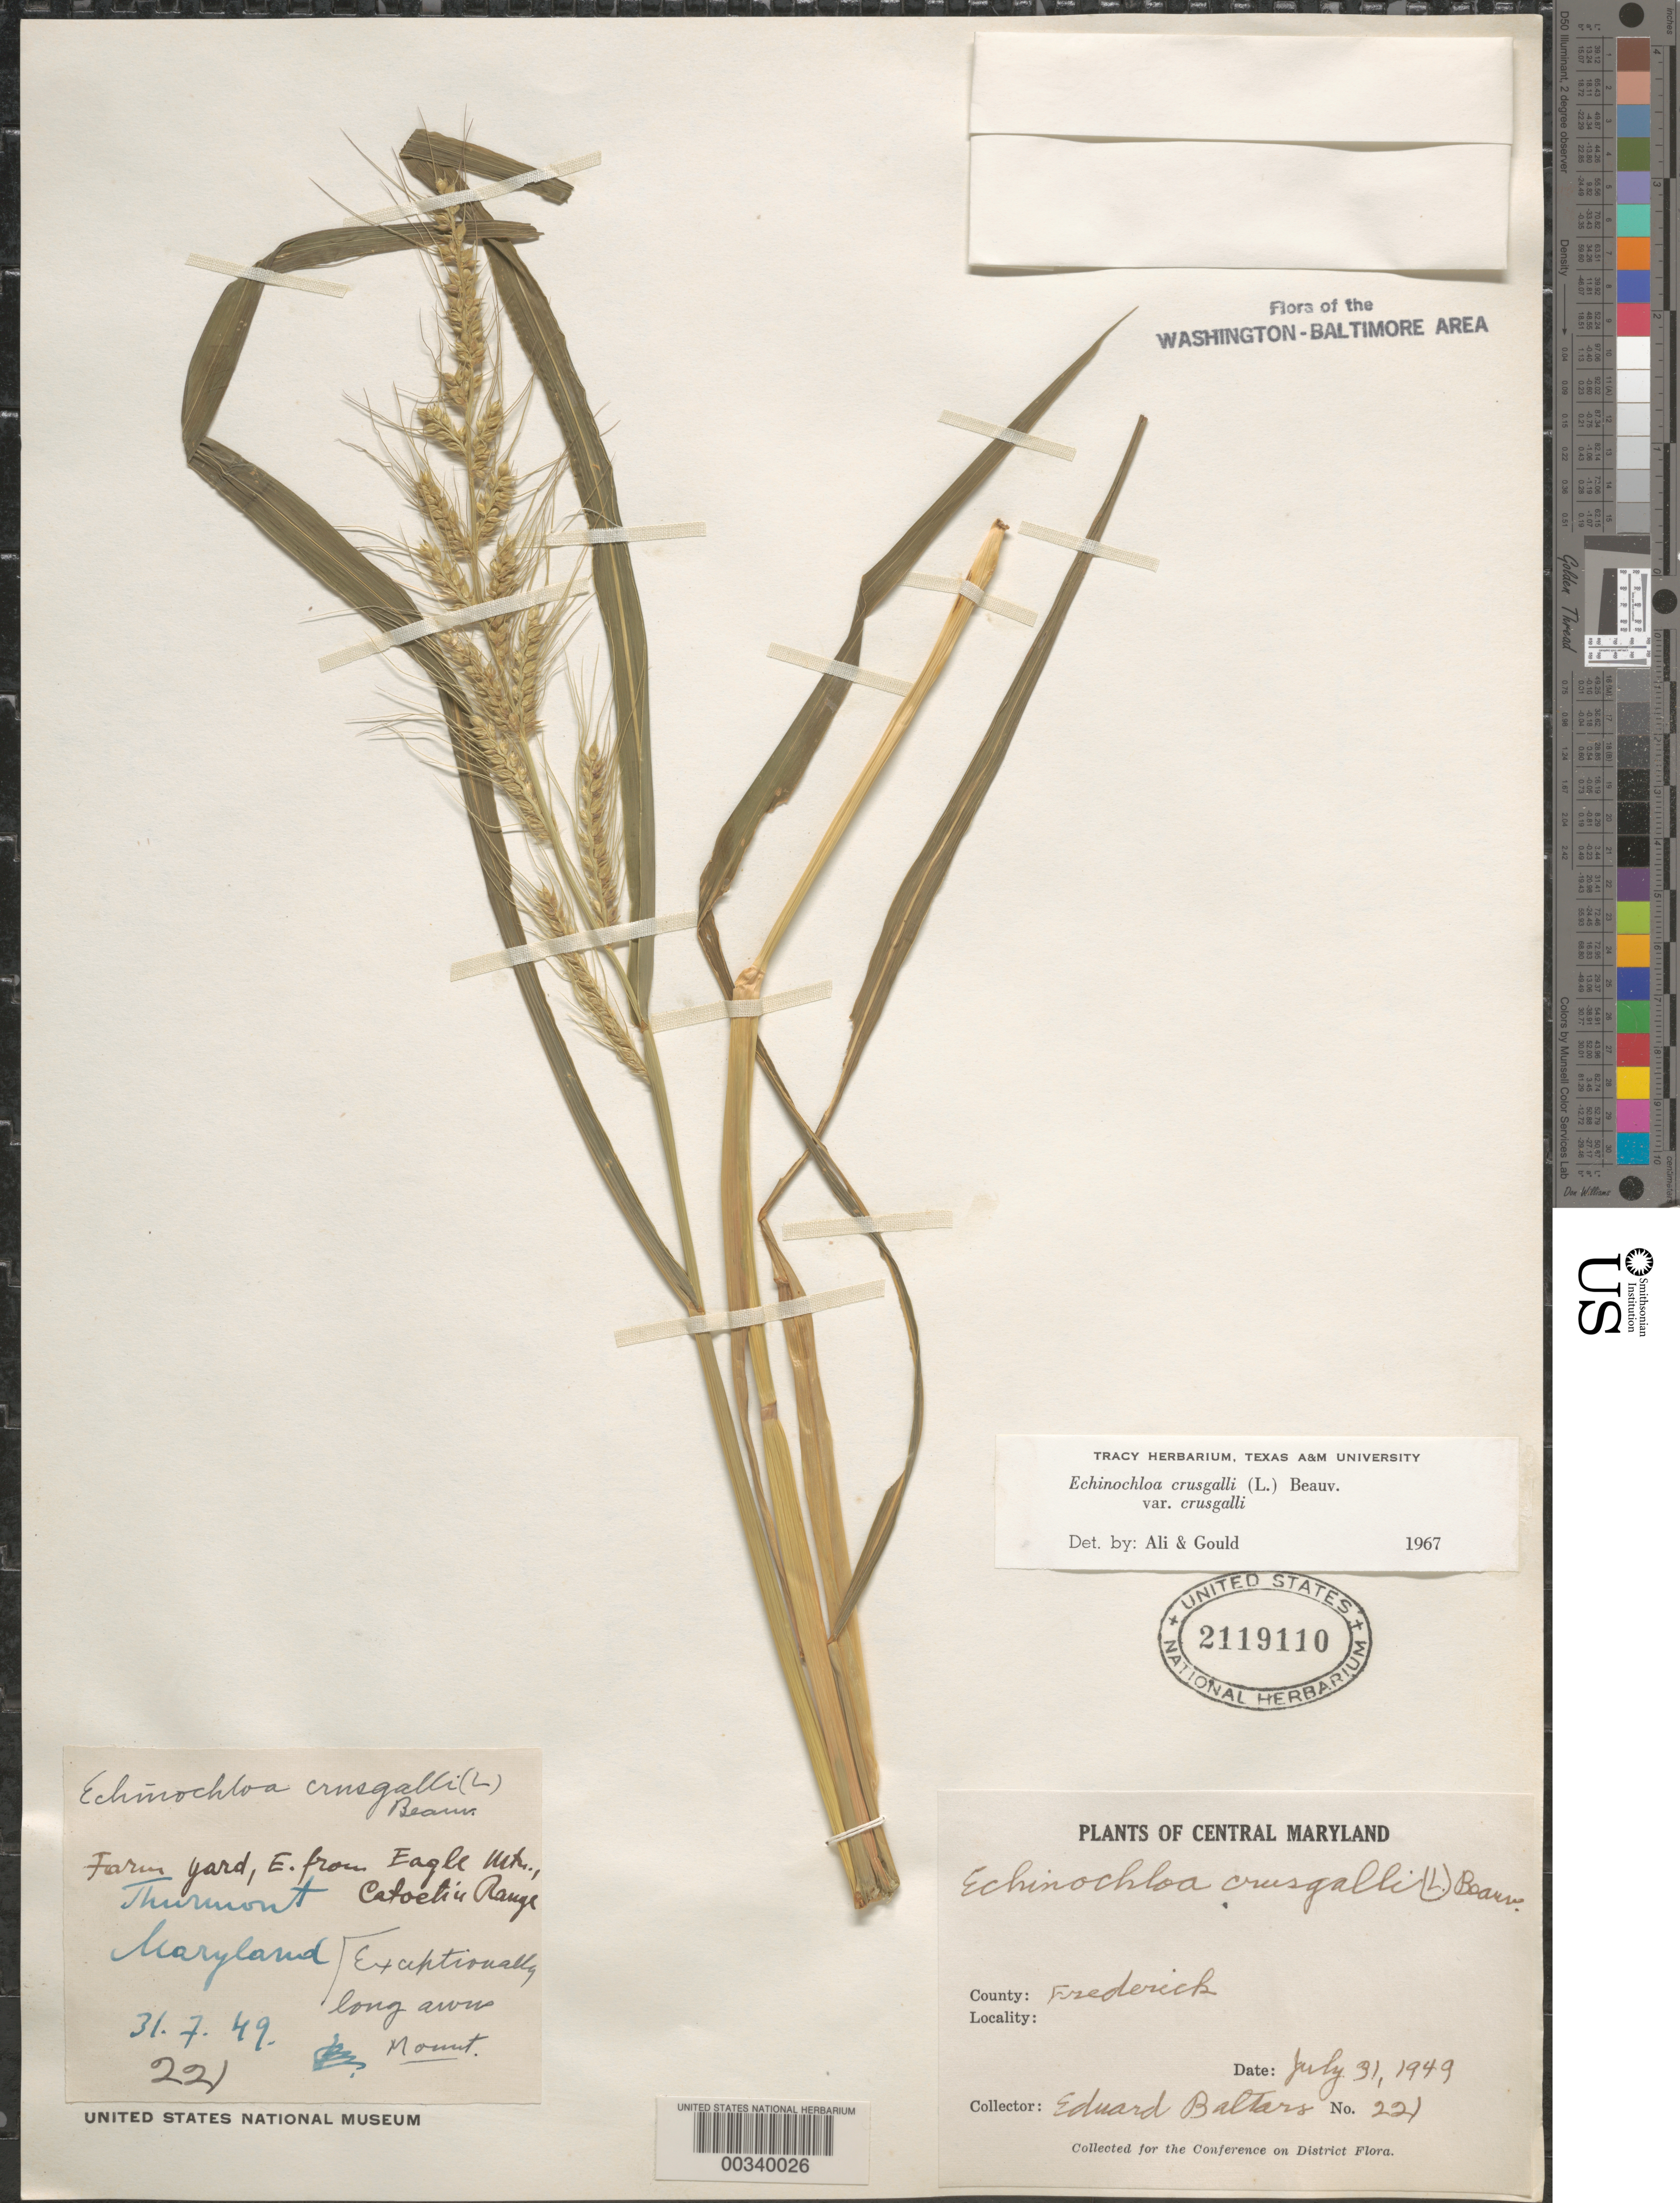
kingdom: Plantae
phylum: Tracheophyta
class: Liliopsida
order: Poales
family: Poaceae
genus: Echinochloa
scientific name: Echinochloa crus-galli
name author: (L.) P. Beauv.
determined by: Ali, M. A.; Gould, F. W.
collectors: E. Baltars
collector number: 221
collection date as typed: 31 Jul 1949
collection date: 1949-07-31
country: United States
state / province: Maryland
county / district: Frederick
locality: Thurmont, E from Eagle Mt.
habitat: Farm yard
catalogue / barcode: US 2119110